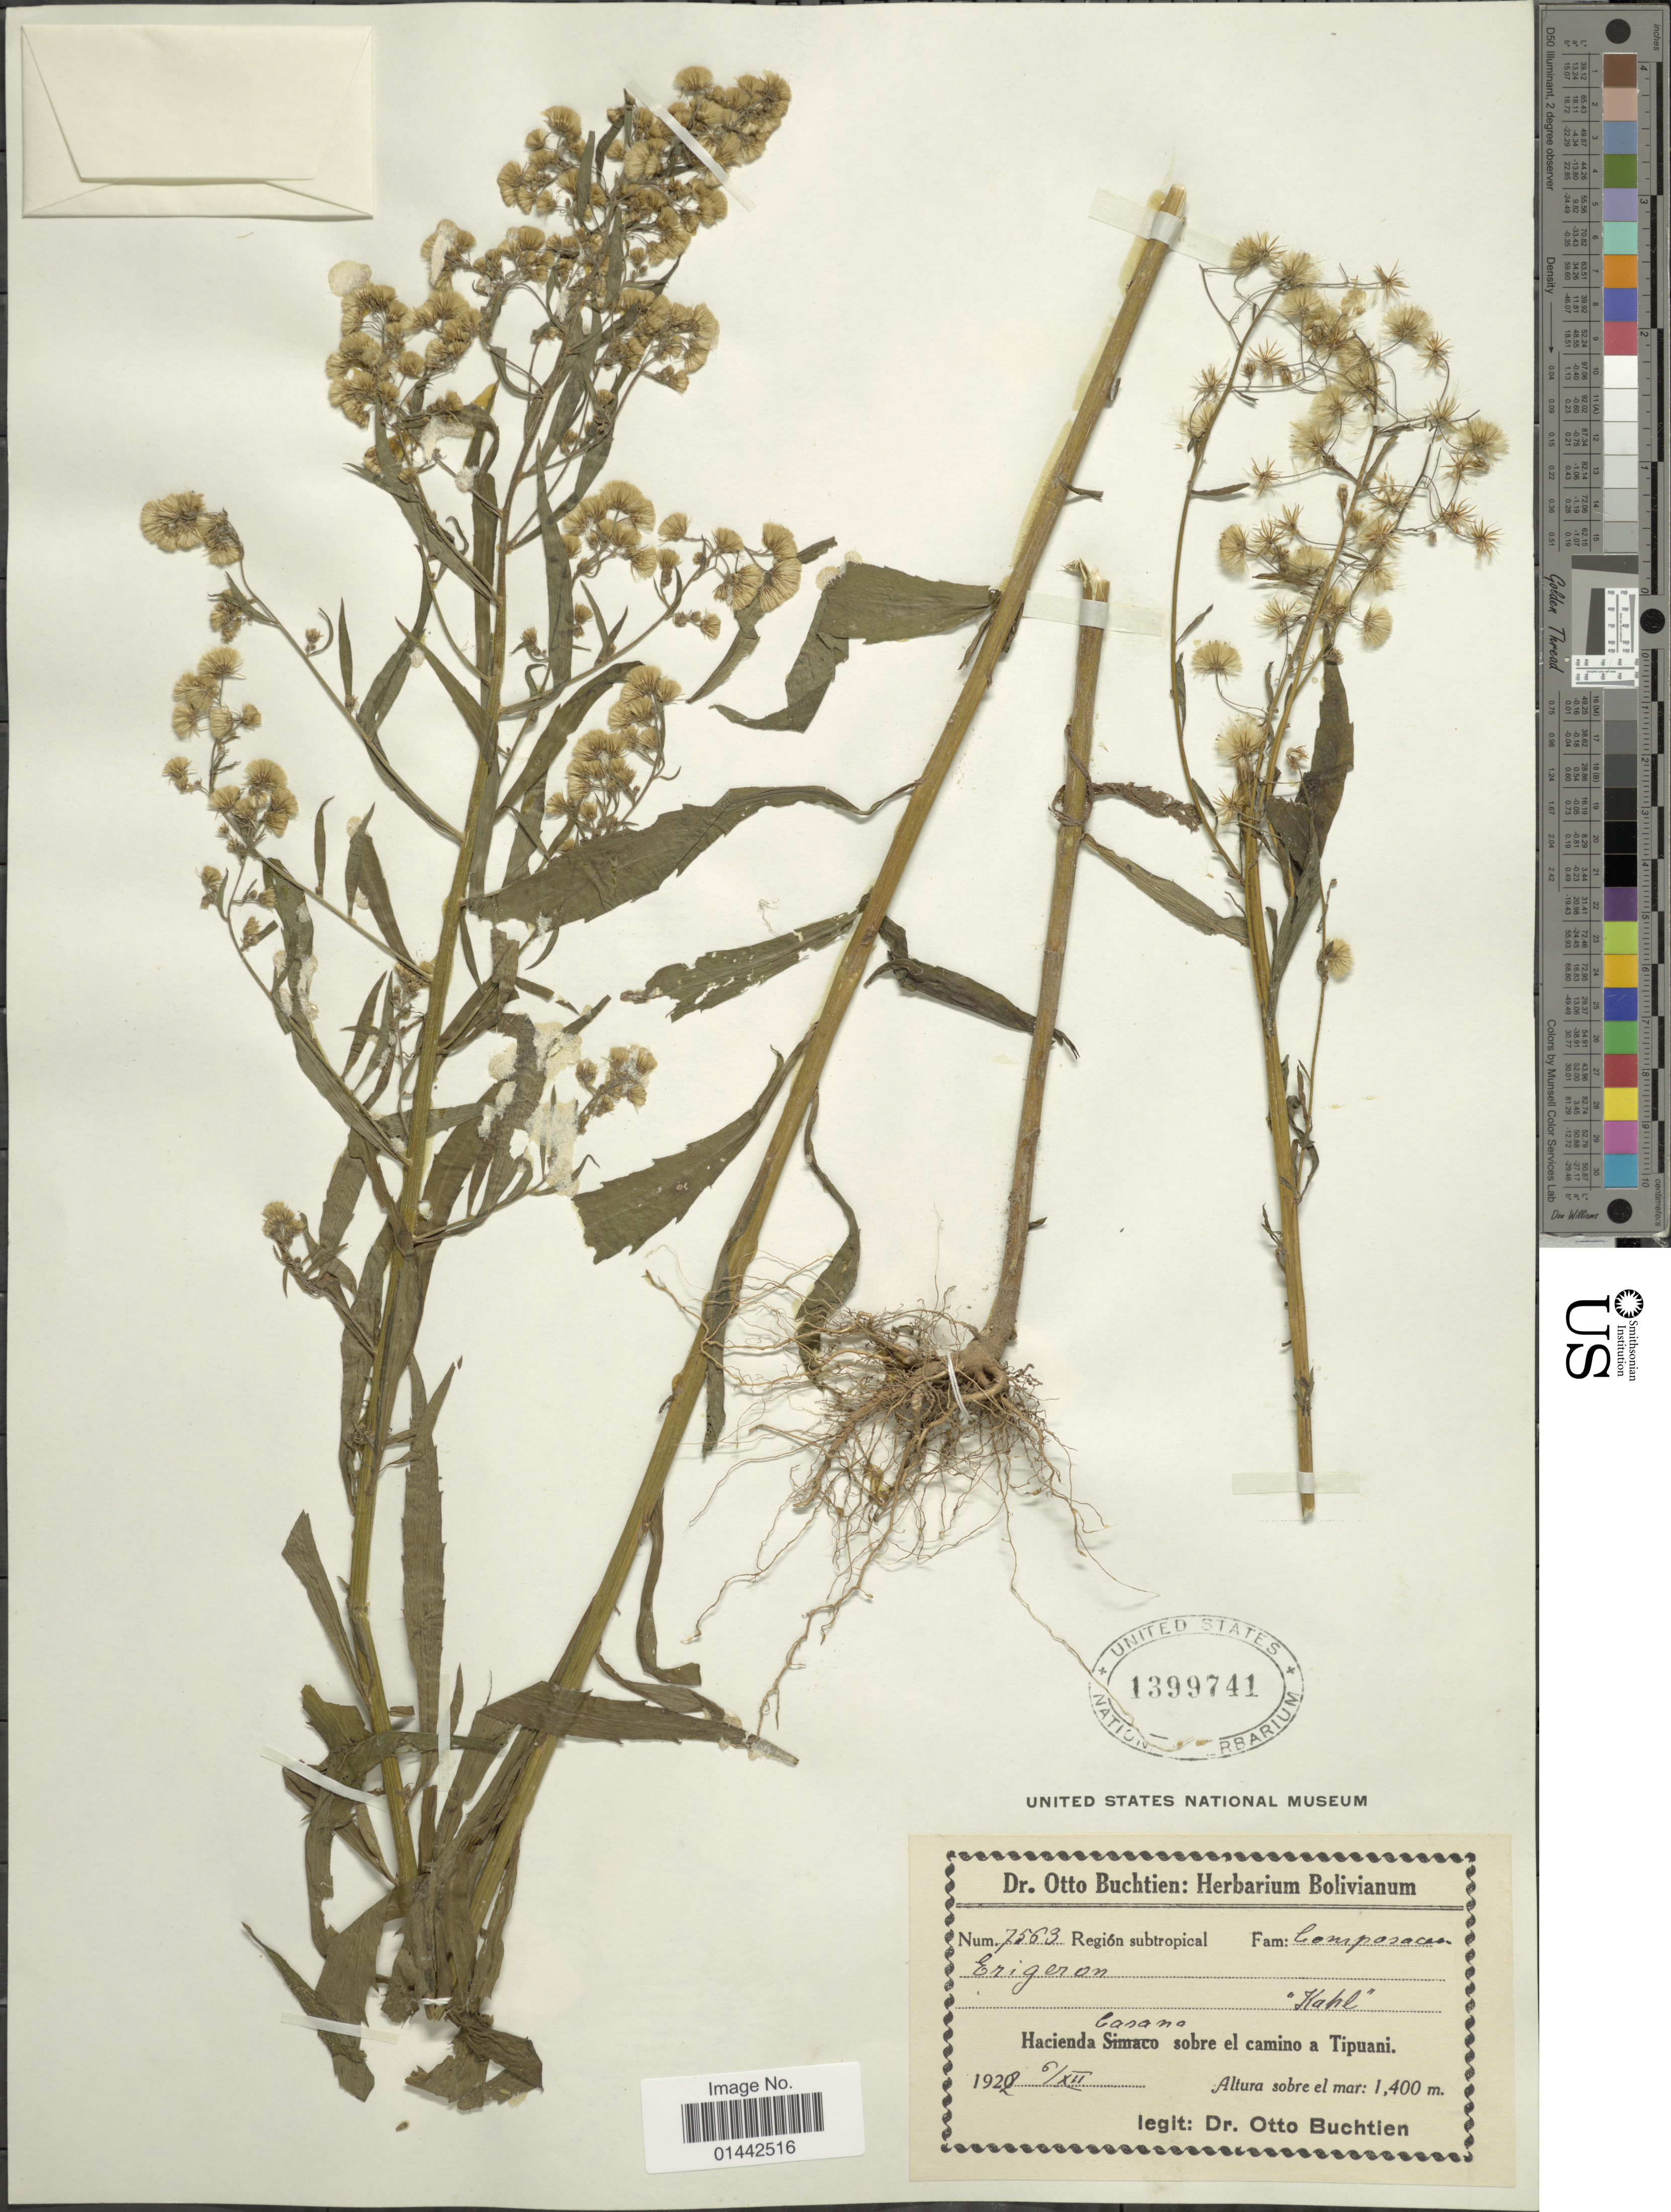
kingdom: Plantae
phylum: Tracheophyta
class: Magnoliopsida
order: Asterales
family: Asteraceae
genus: Erigeron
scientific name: Erigeron sp.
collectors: O. Buchtien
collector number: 7563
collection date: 1922-12-06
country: Bolivia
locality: Hacienda Casana sobre el camino a Tipuani, region subtropical.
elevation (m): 1400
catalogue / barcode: US 1399741